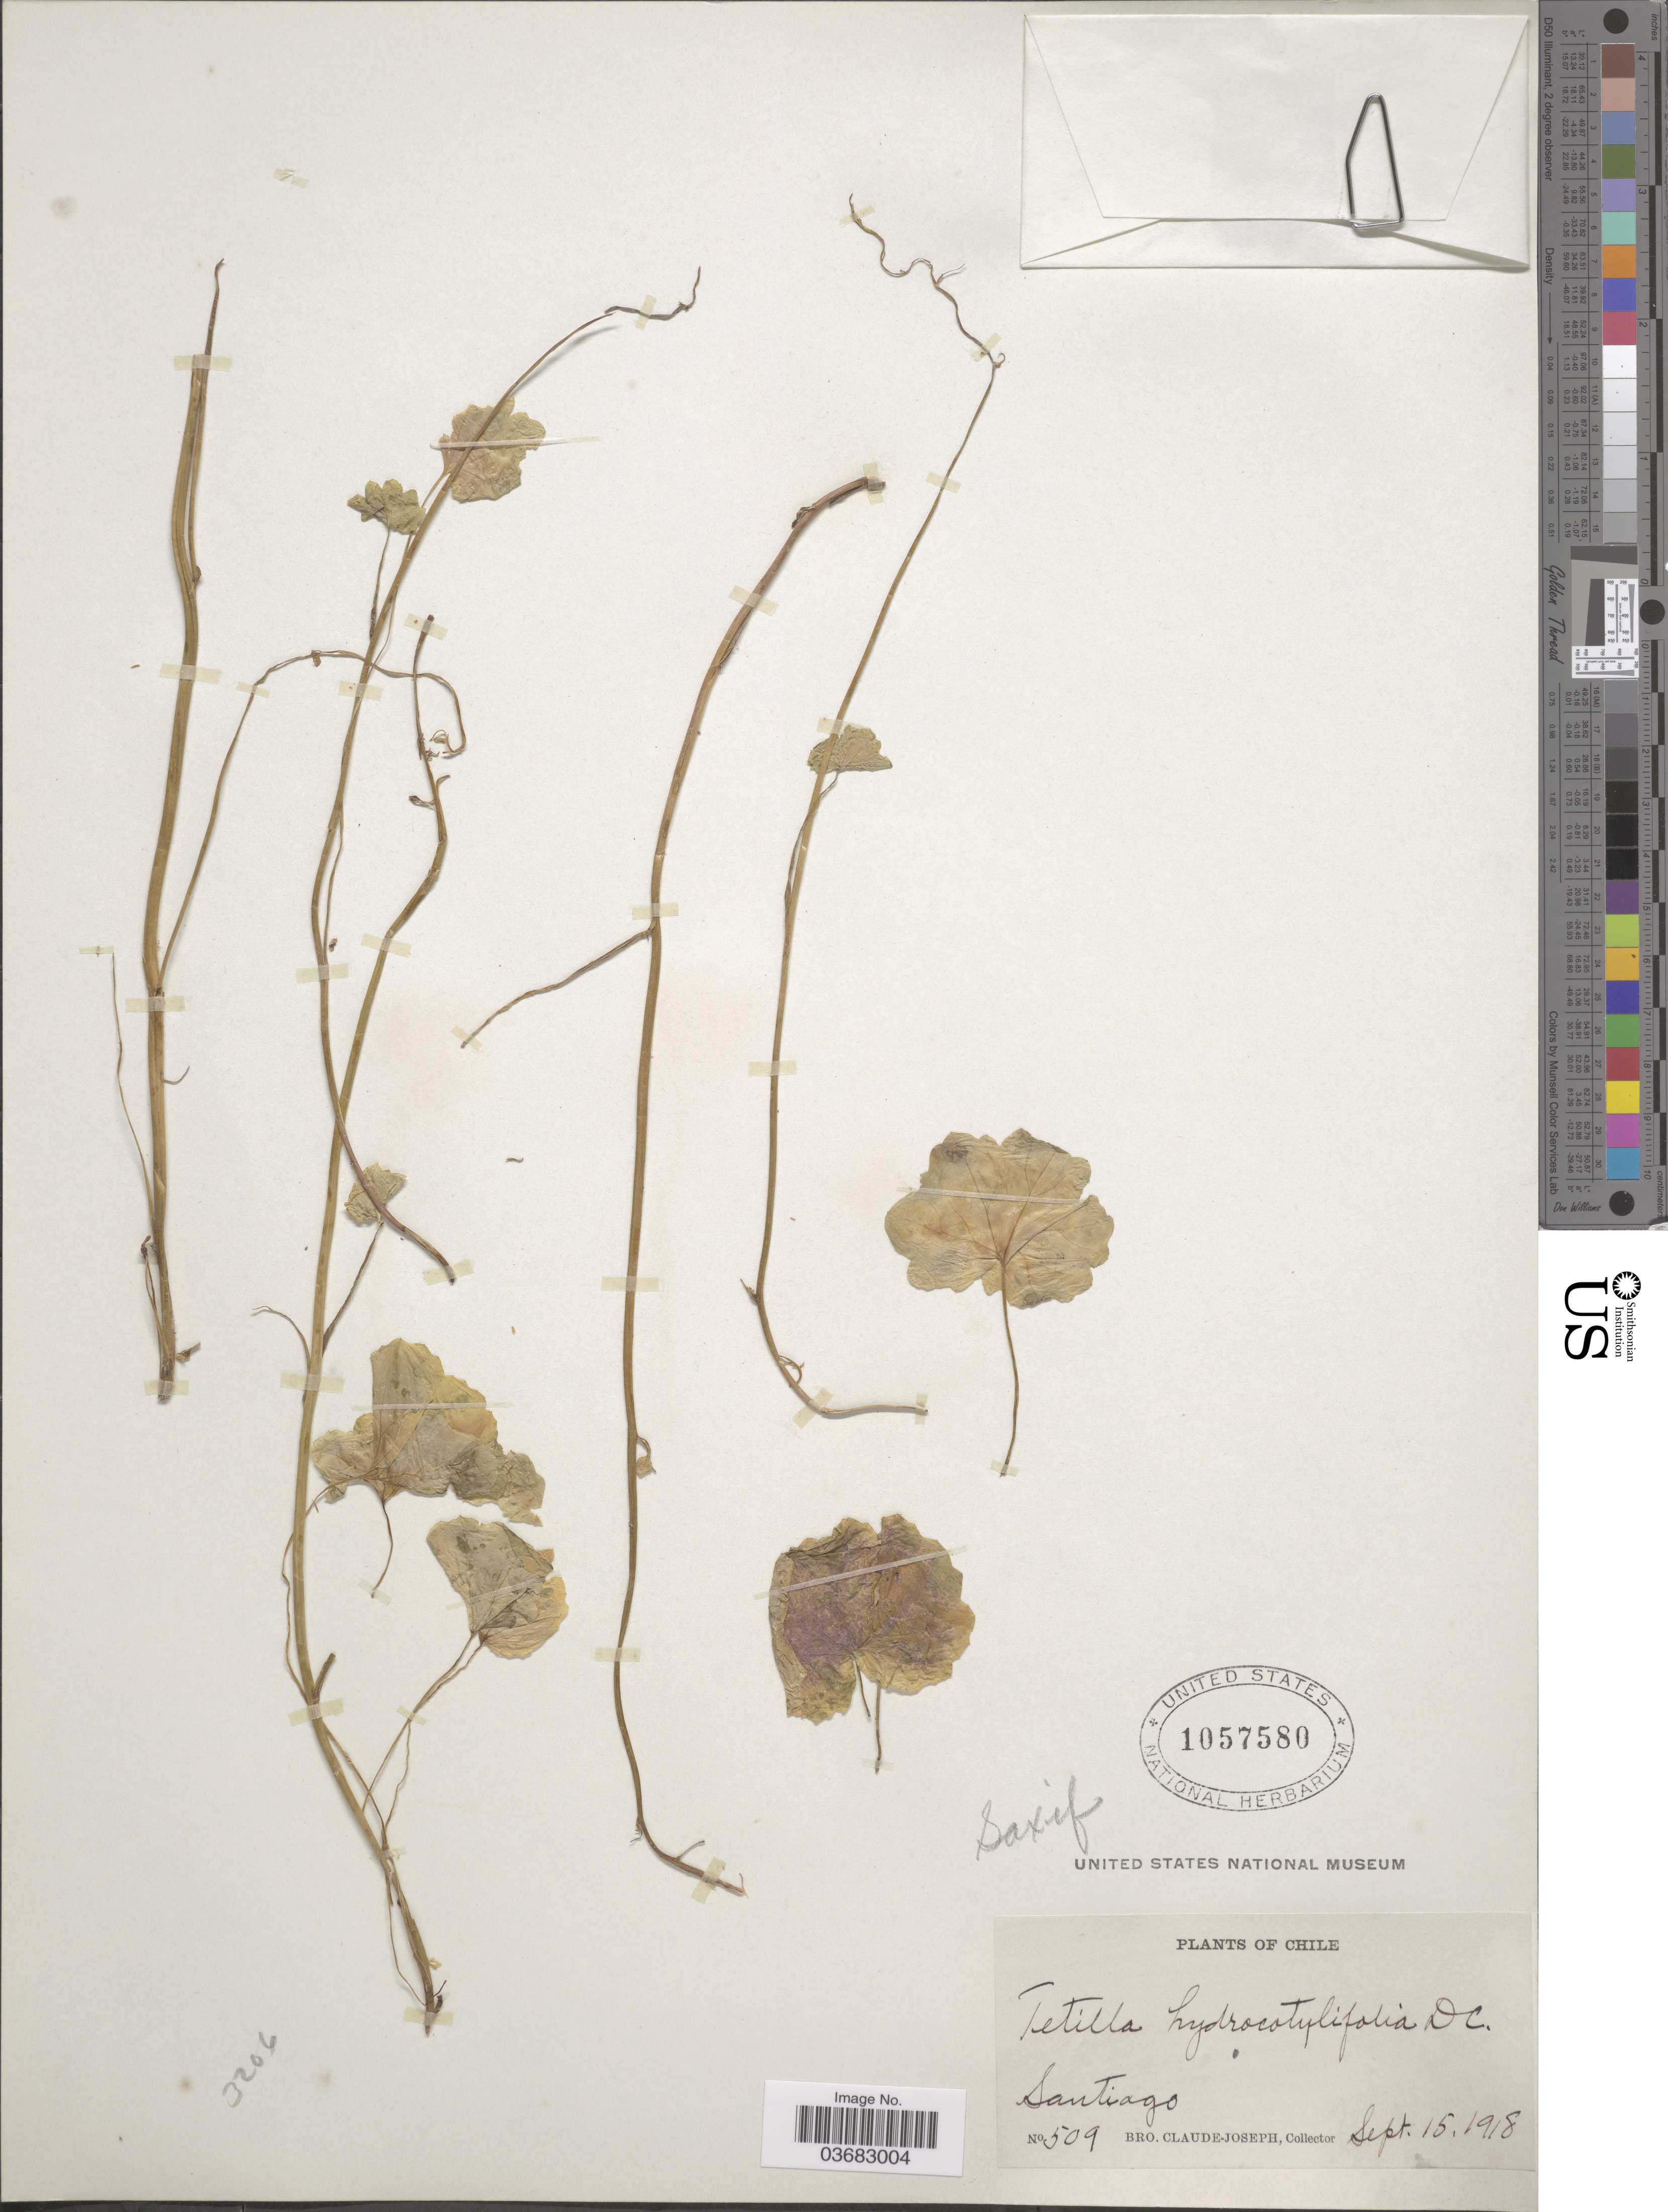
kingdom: Plantae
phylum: Tracheophyta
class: Magnoliopsida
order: Geraniales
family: Francoaceae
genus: Tetilla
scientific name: Tetilla hydrocotylifolia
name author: DC.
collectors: Bro. Claude-Joseph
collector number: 509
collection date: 1918-09-15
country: Chile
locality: Santiago.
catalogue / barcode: US 1057580